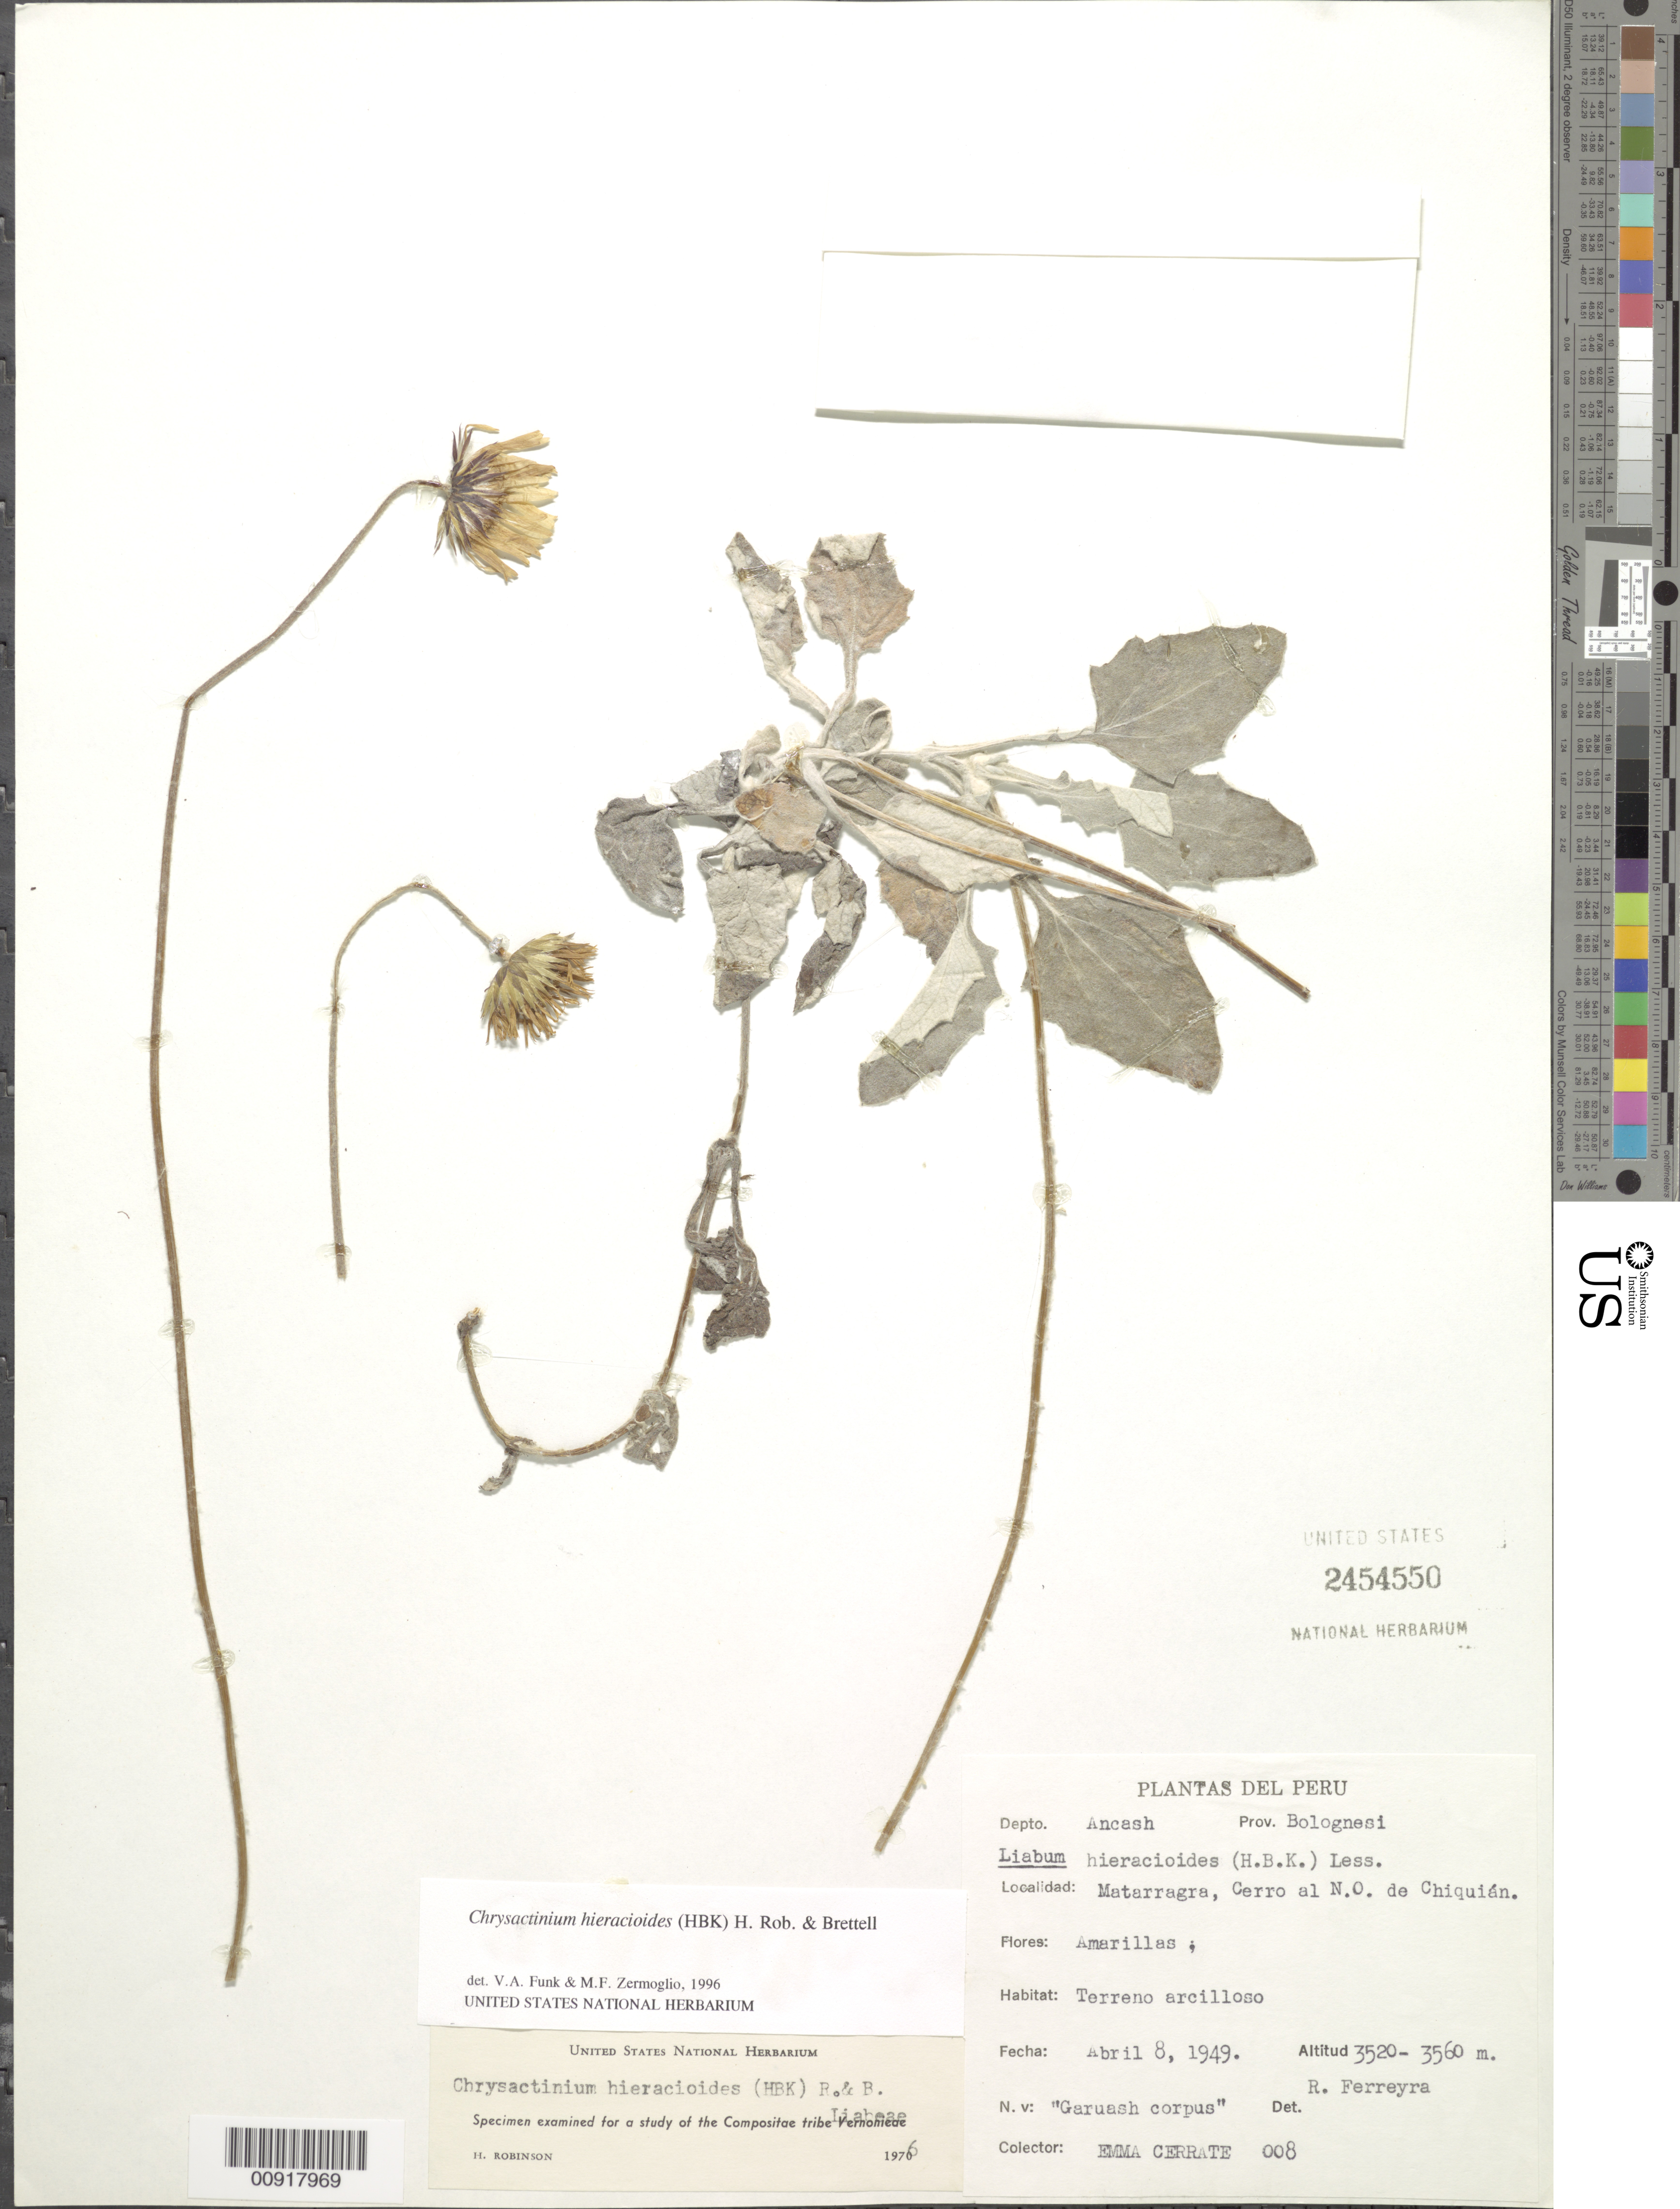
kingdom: Plantae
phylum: Tracheophyta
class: Magnoliopsida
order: Asterales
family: Asteraceae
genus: Chrysactinium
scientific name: Chrysactinium hieracioides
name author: (Kunth) H. Rob. & Brettell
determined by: Funk, V. A.; Zermoglio, M. F.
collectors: E. Cerrate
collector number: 8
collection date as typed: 8 April 1949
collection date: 1949-04-08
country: Peru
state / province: Ancash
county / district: Bolognesi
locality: Prov. Bolognesi, Dpto. Ancash, Matarragra, Cerro al N.O. de Chiquián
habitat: Terreno arcilloso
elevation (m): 3520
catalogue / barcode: US 2544550